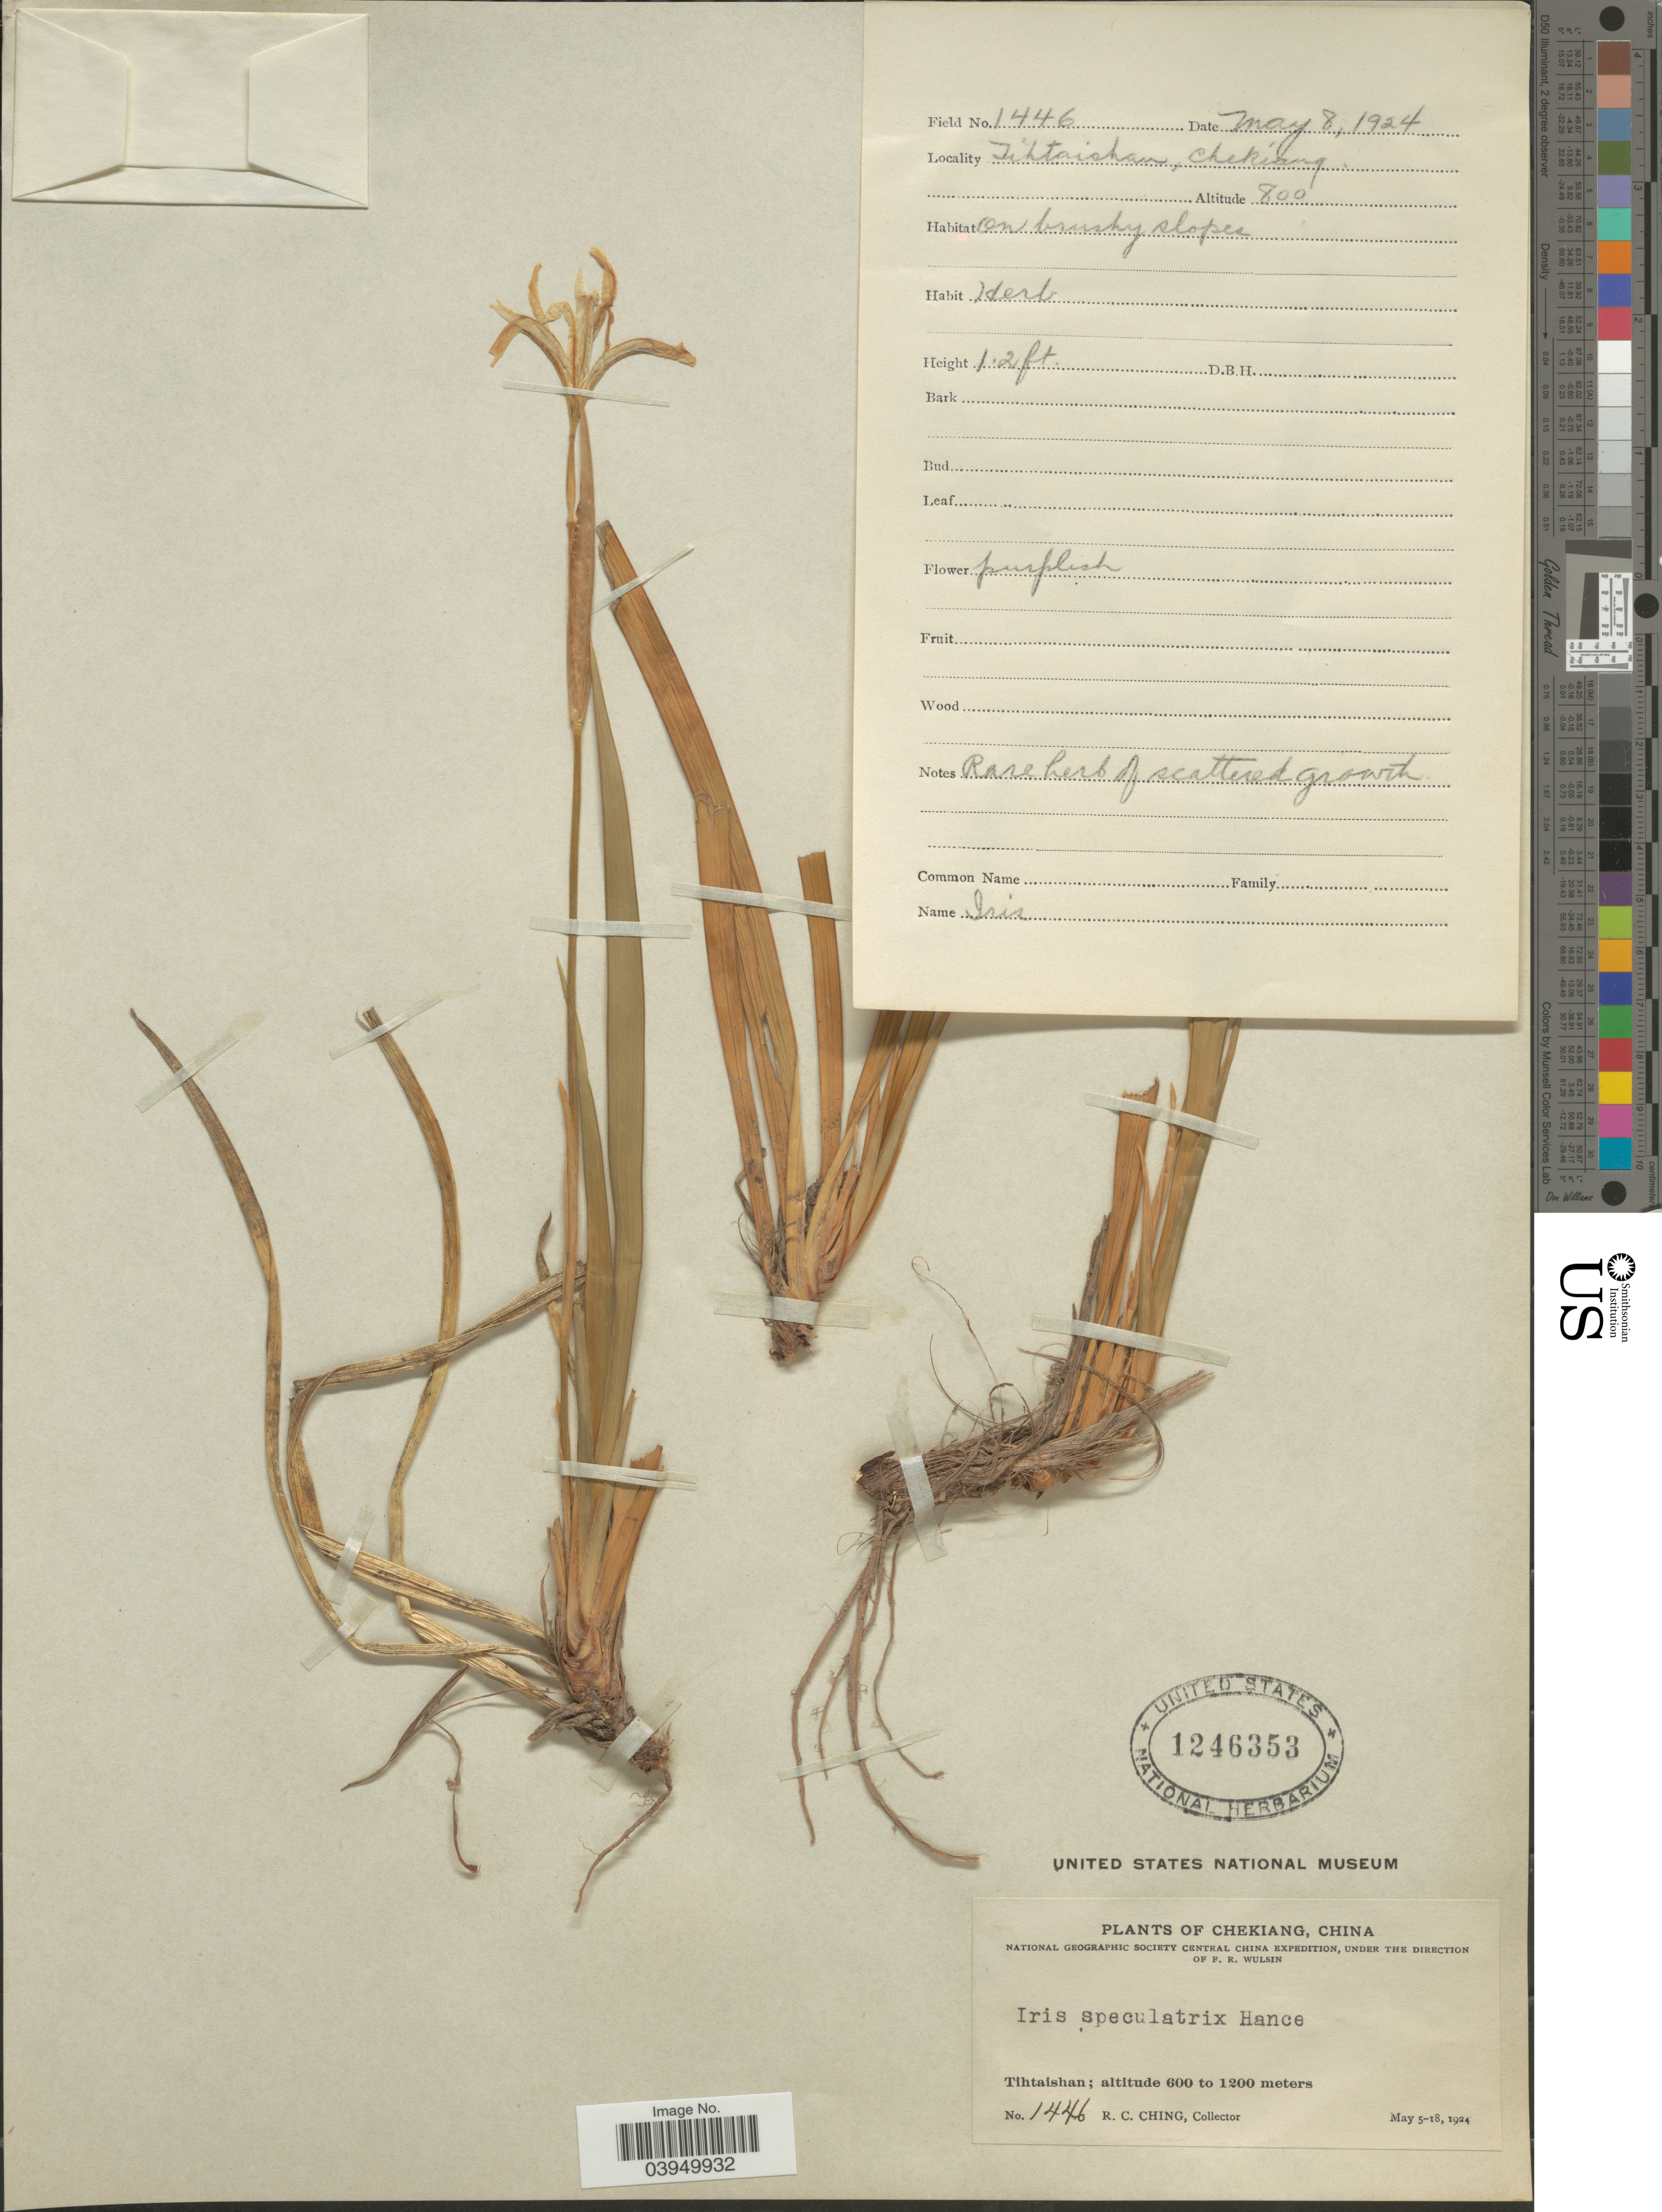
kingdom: Plantae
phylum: Tracheophyta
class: Liliopsida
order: Asparagales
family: Iridaceae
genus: Iris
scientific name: Iris speculatrix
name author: Hance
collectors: R. C. Ching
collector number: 1446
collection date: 1924-05-08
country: China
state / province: Zhejiang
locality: Chekiang. Tihtaishan. Tihtaishan, Chekiang.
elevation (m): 800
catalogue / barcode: US 1246353